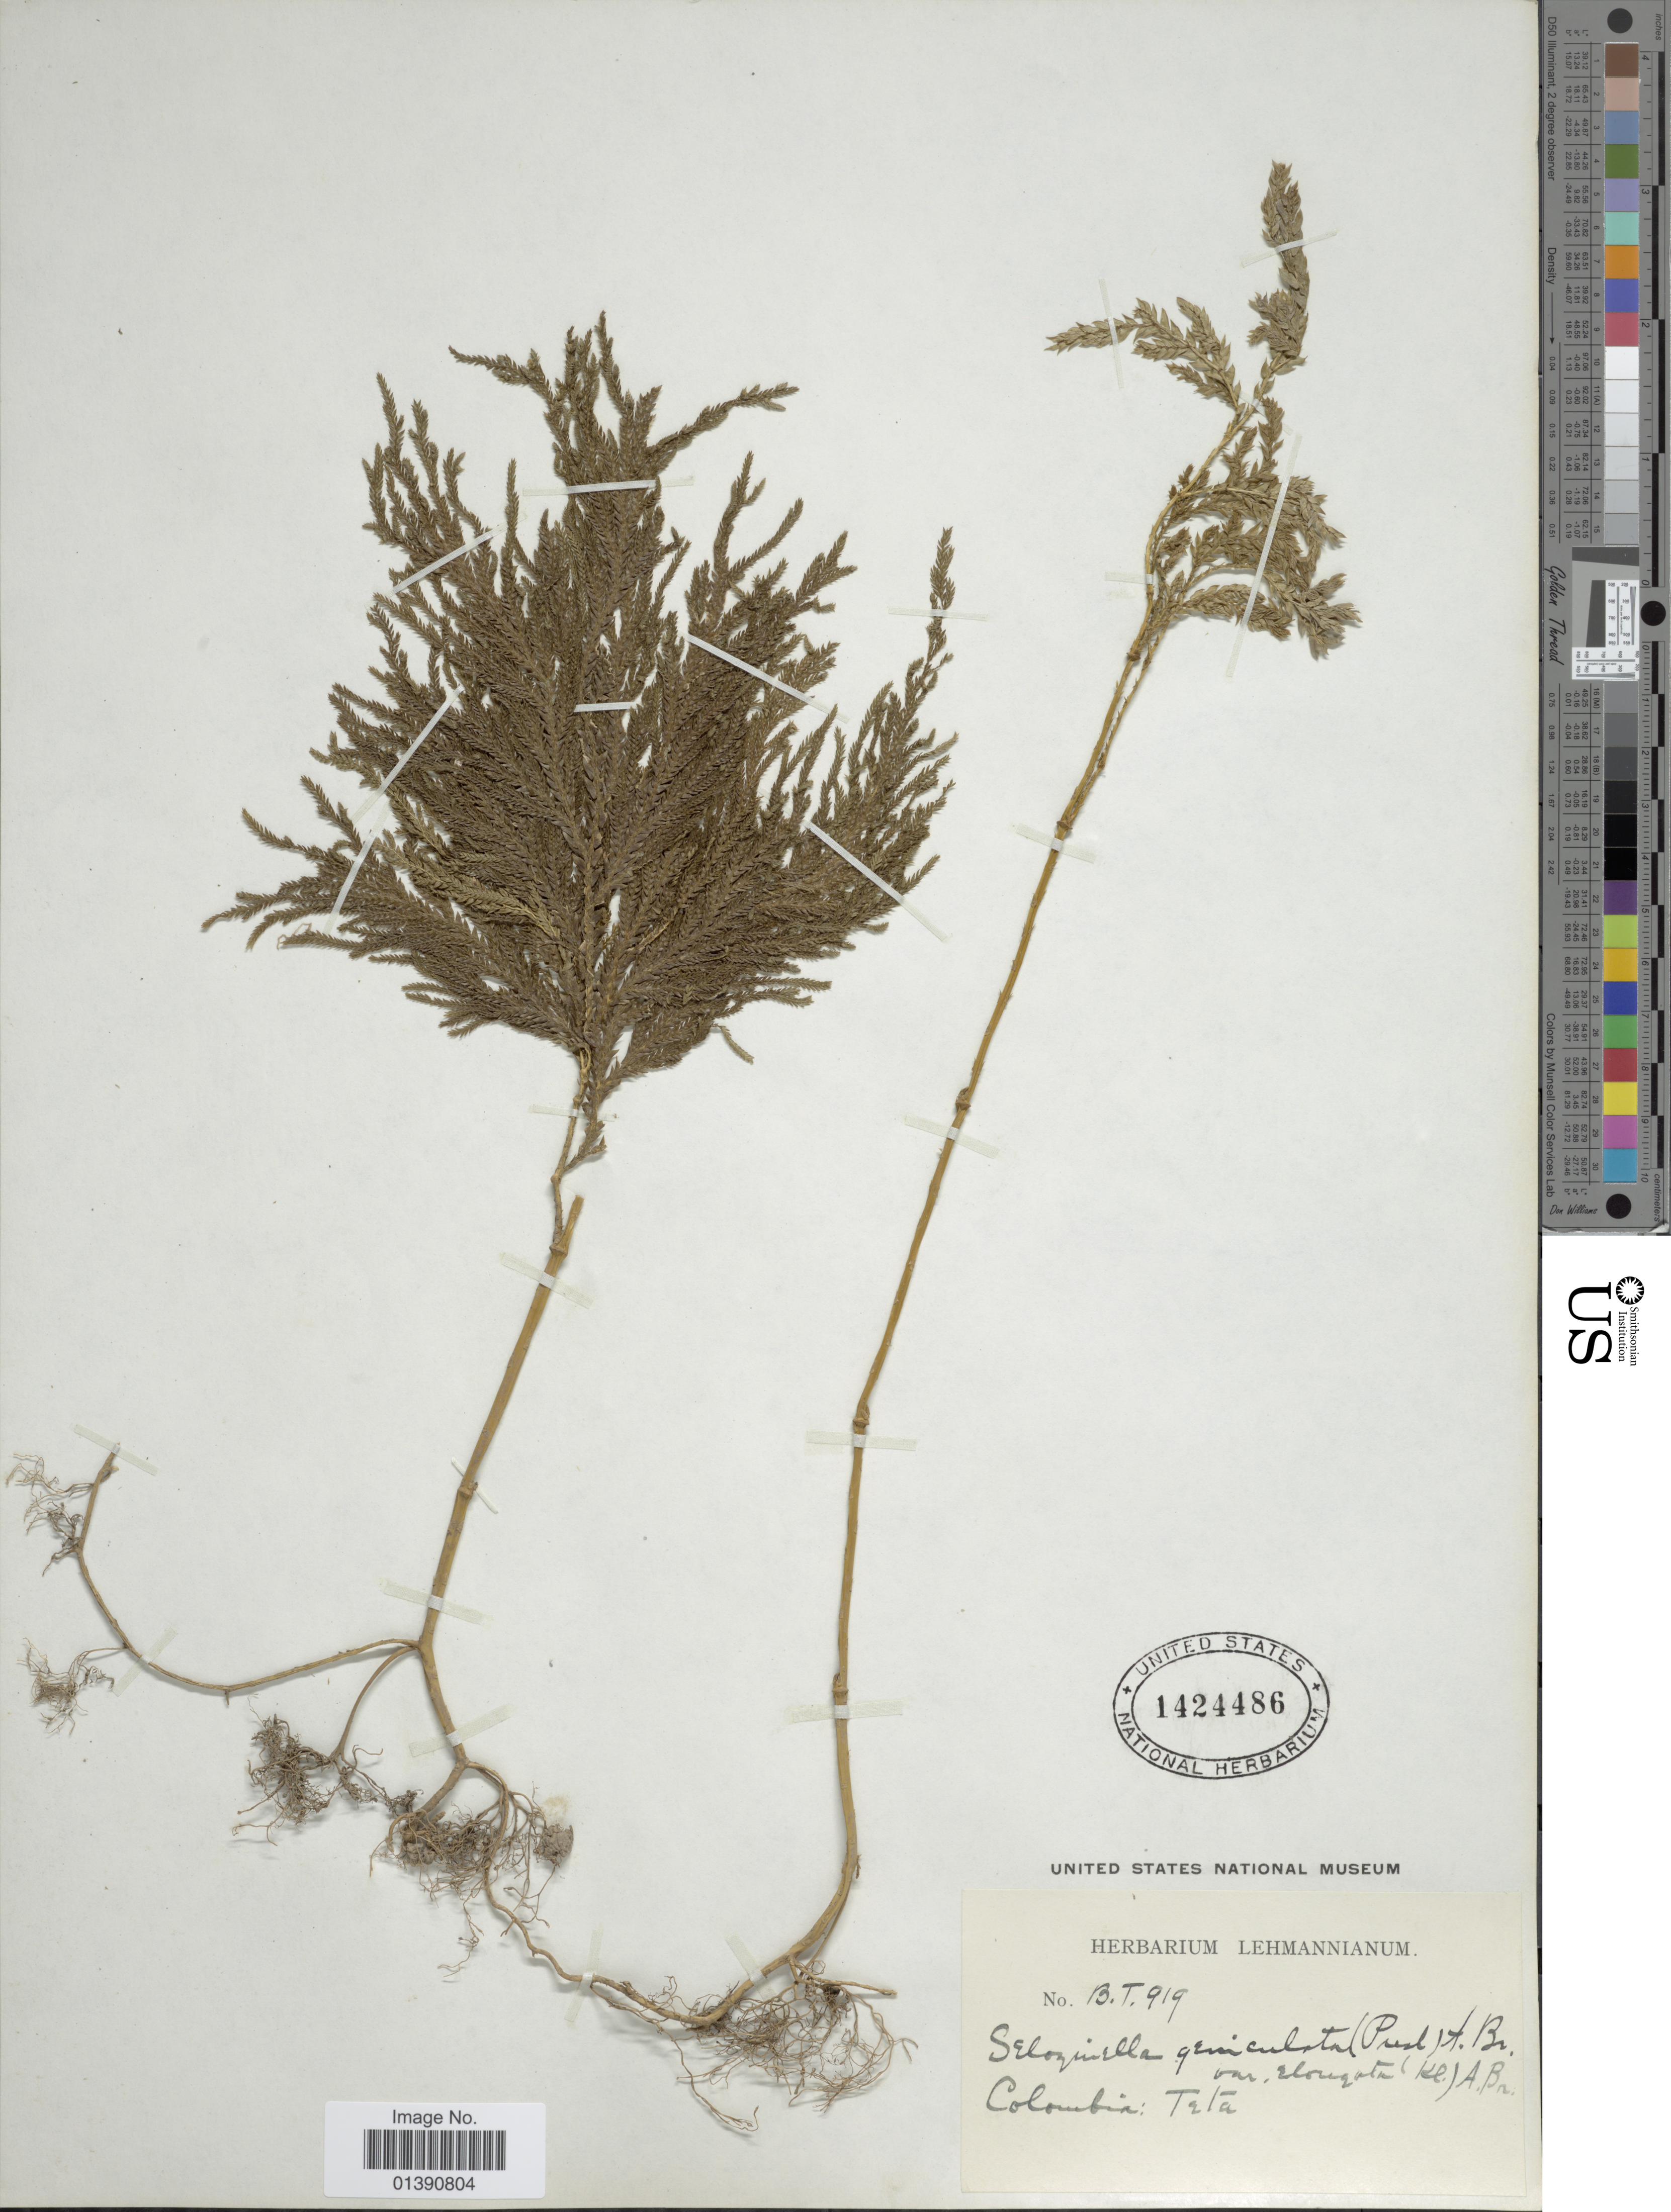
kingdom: Plantae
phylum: Tracheophyta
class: Lycopodiopsida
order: Selaginellales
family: Selaginellaceae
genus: Selaginella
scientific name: Selaginella geniculata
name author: (C. Presl) Spring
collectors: ex herb. Lehmannianum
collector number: B.T. 919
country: Colombia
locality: Teta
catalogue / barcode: US 1424486